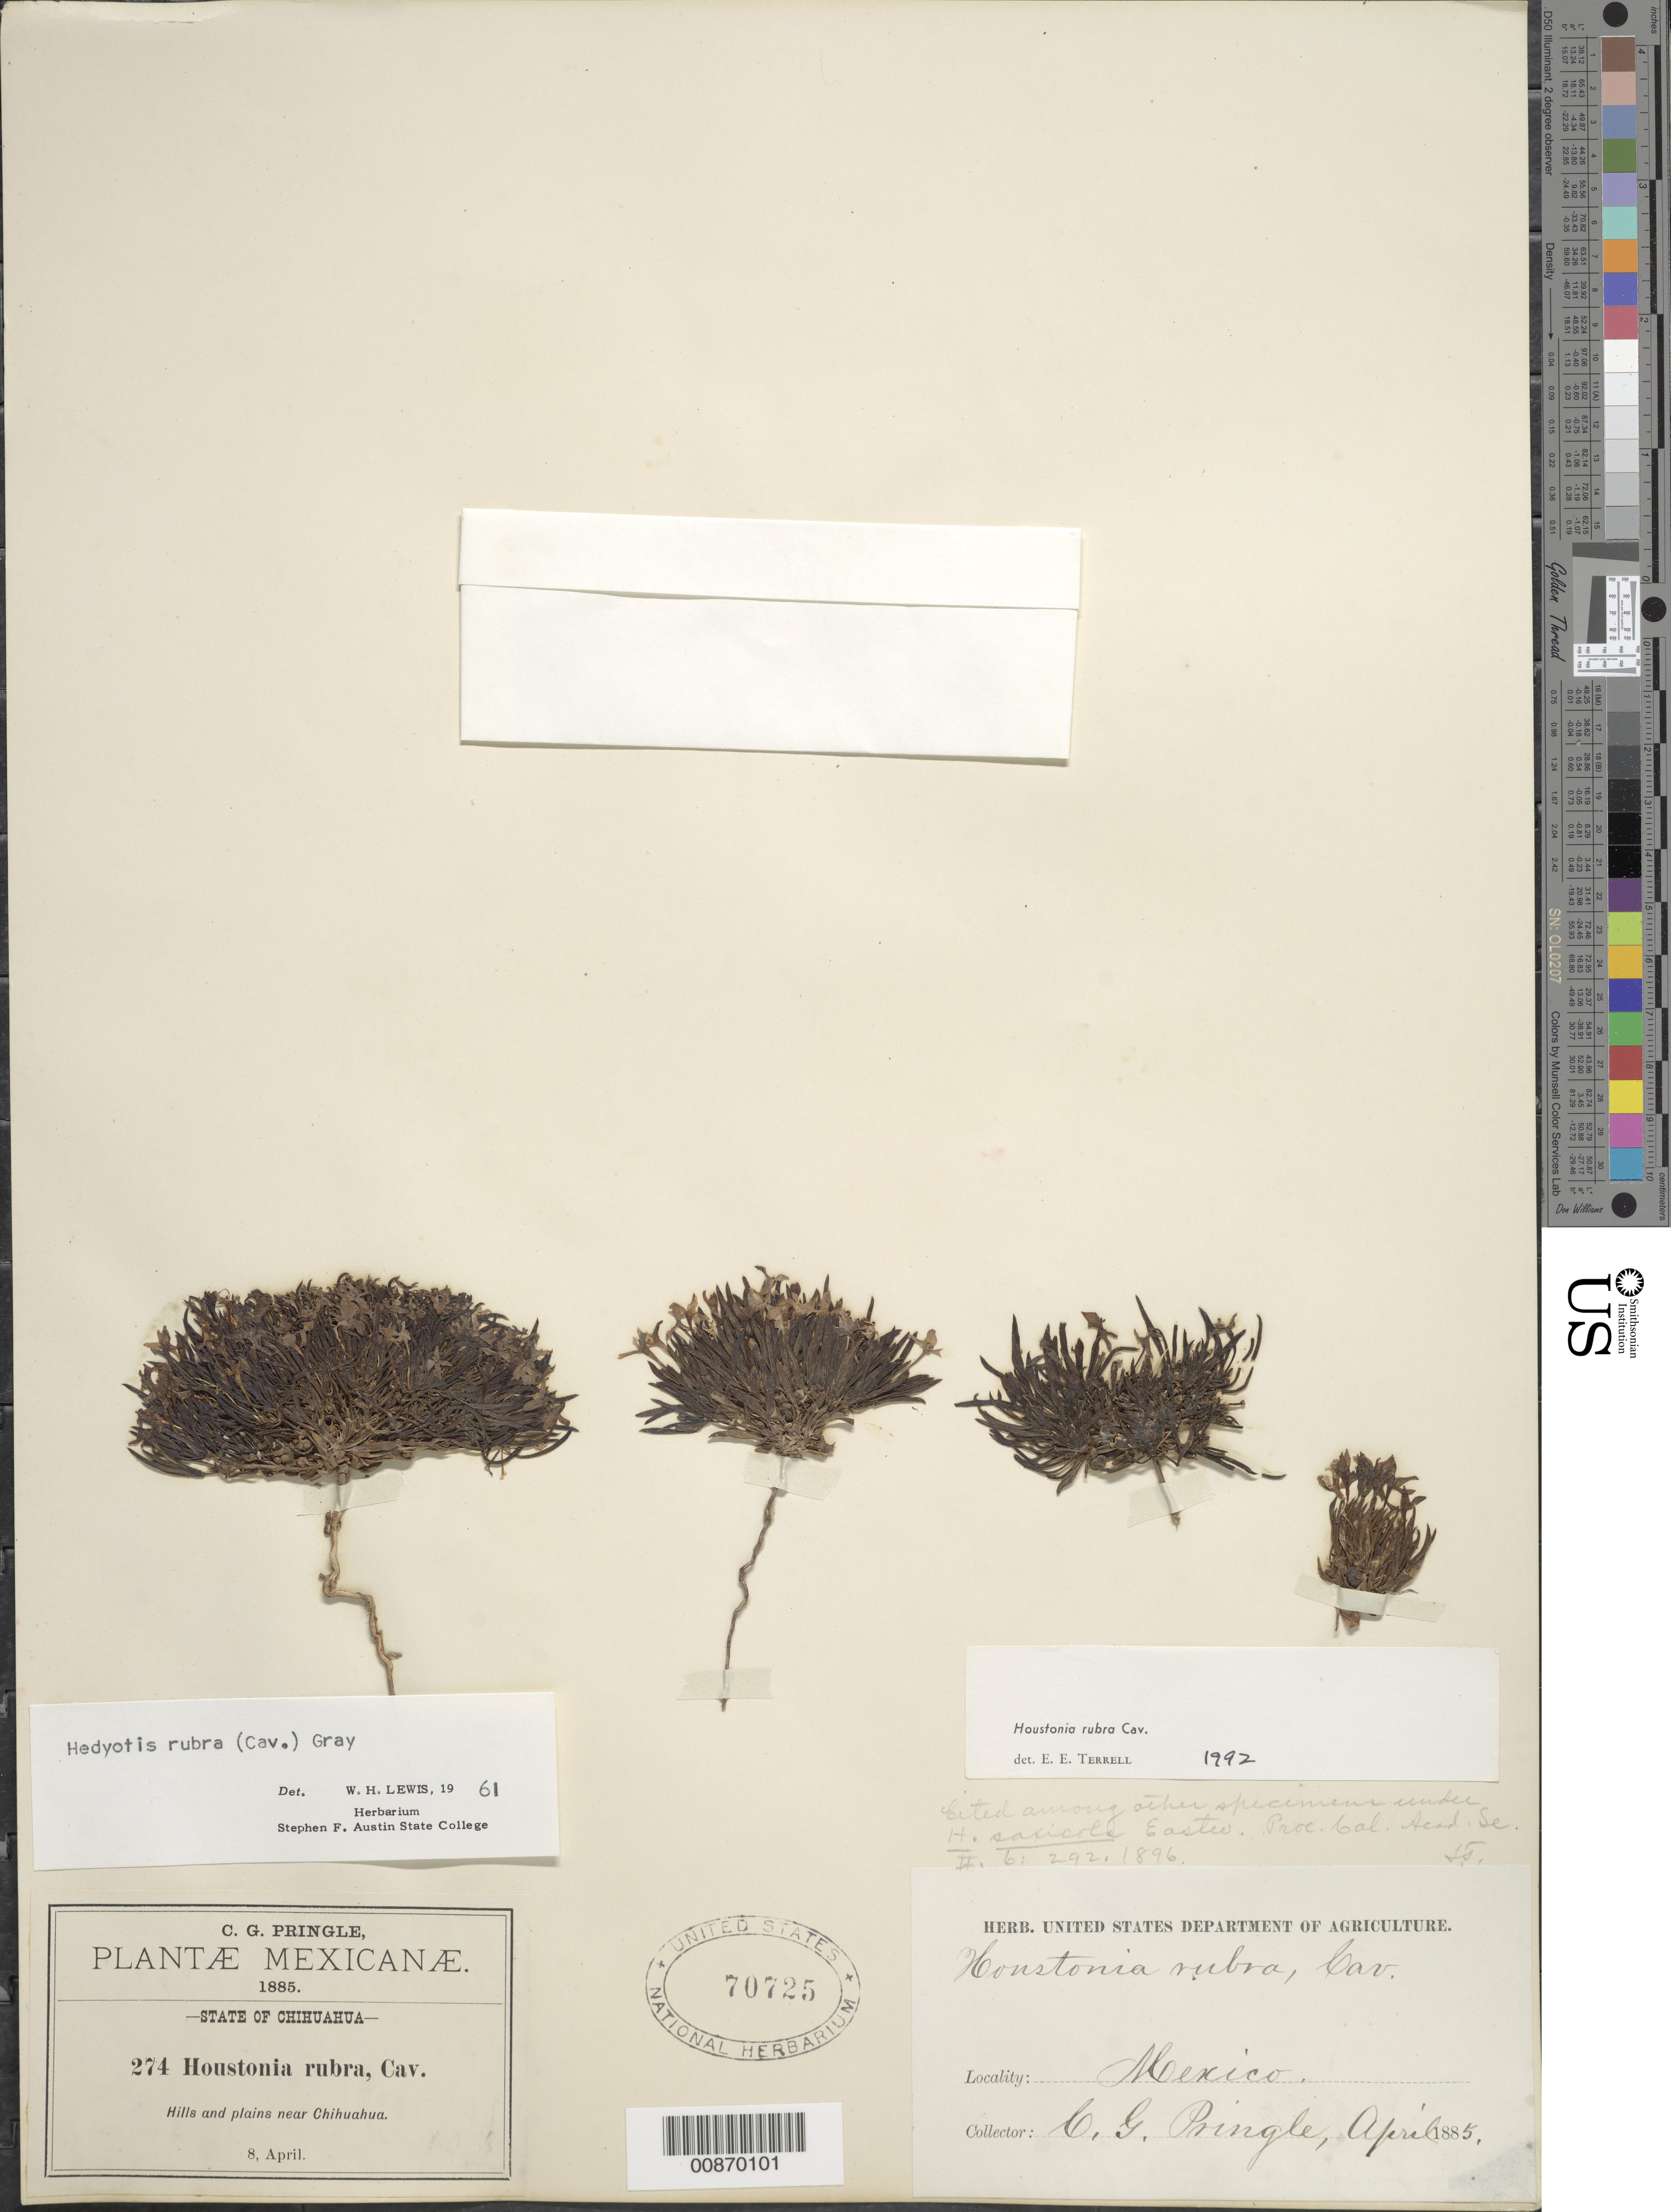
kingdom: Plantae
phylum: Tracheophyta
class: Magnoliopsida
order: Gentianales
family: Rubiaceae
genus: Houstonia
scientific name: Houstonia rubra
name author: Cav.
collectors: C. G. Pringle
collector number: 274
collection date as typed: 08 Apr 1885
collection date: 1885-04-08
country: Mexico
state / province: Chihuahua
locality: Near Chihuahua.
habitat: Hills and plains.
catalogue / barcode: US 70725